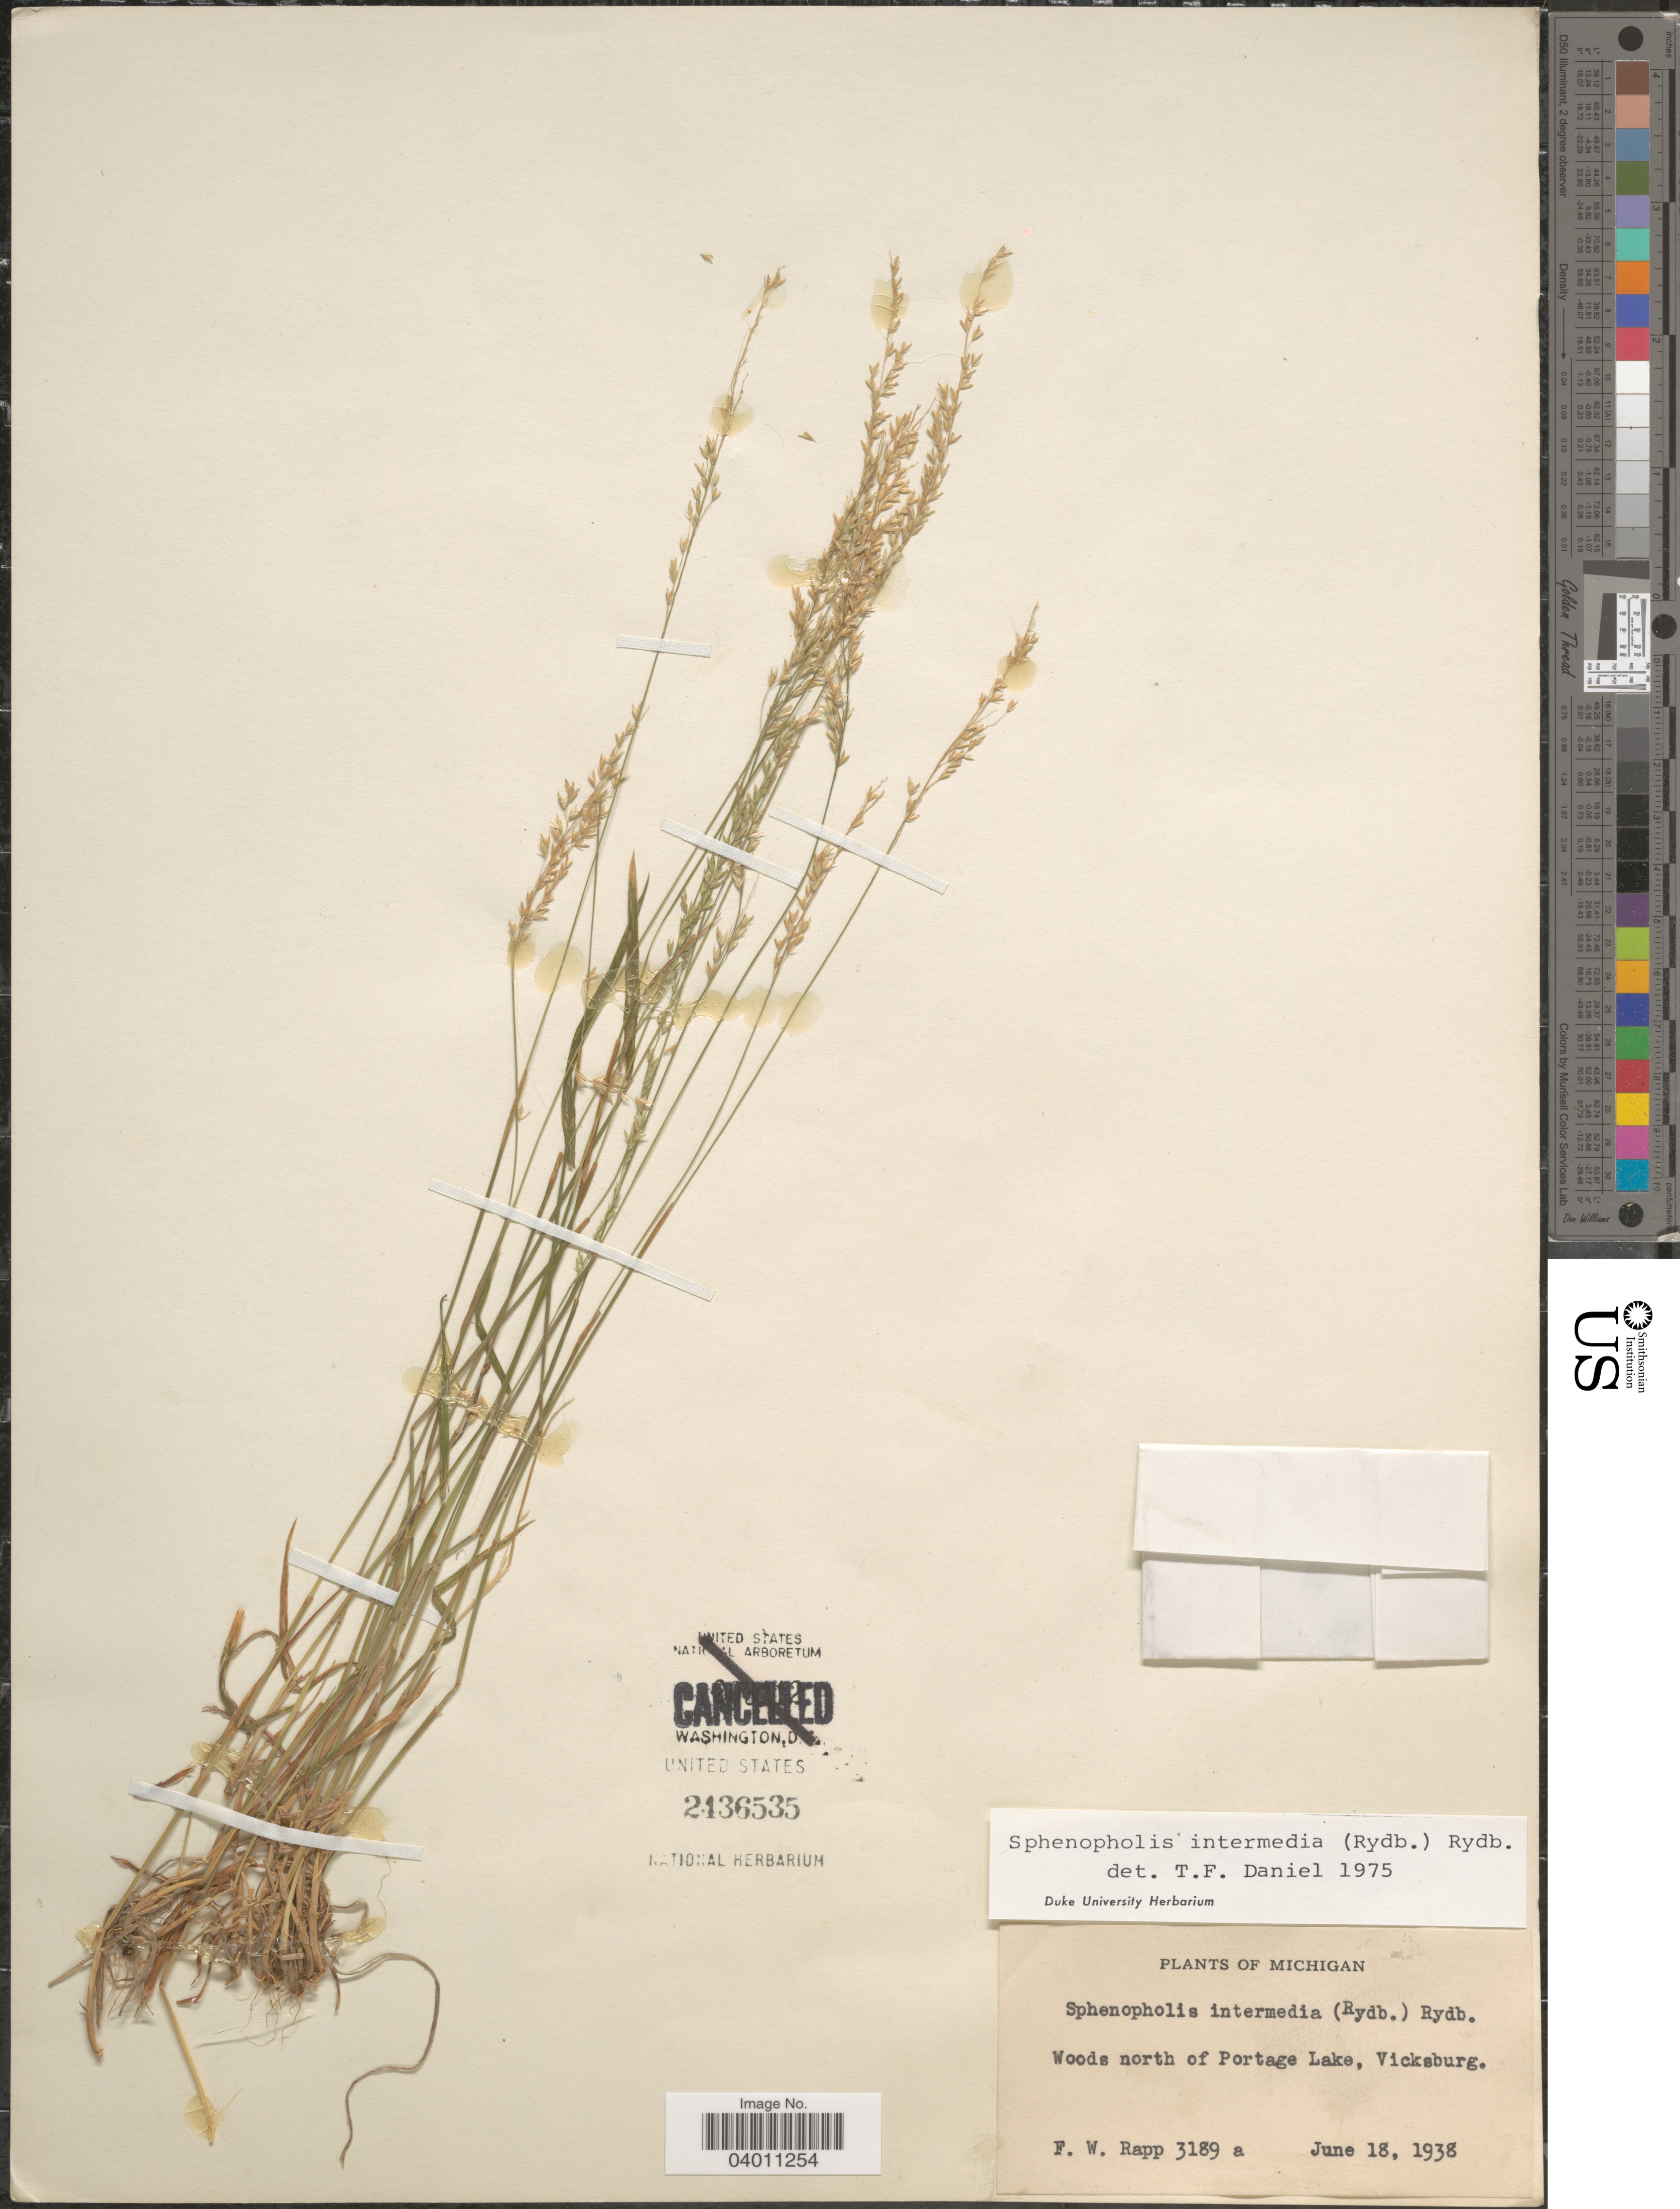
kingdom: Plantae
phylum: Tracheophyta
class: Liliopsida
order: Poales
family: Poaceae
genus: Sphenopholis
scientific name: Sphenopholis intermedia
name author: (Rydb.) Rydb.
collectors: F. Rapp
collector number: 3189a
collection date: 1938-06-18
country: United States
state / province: Michigan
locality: Woods north of Portage Lake, Vicksburg.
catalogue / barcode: US 2436535